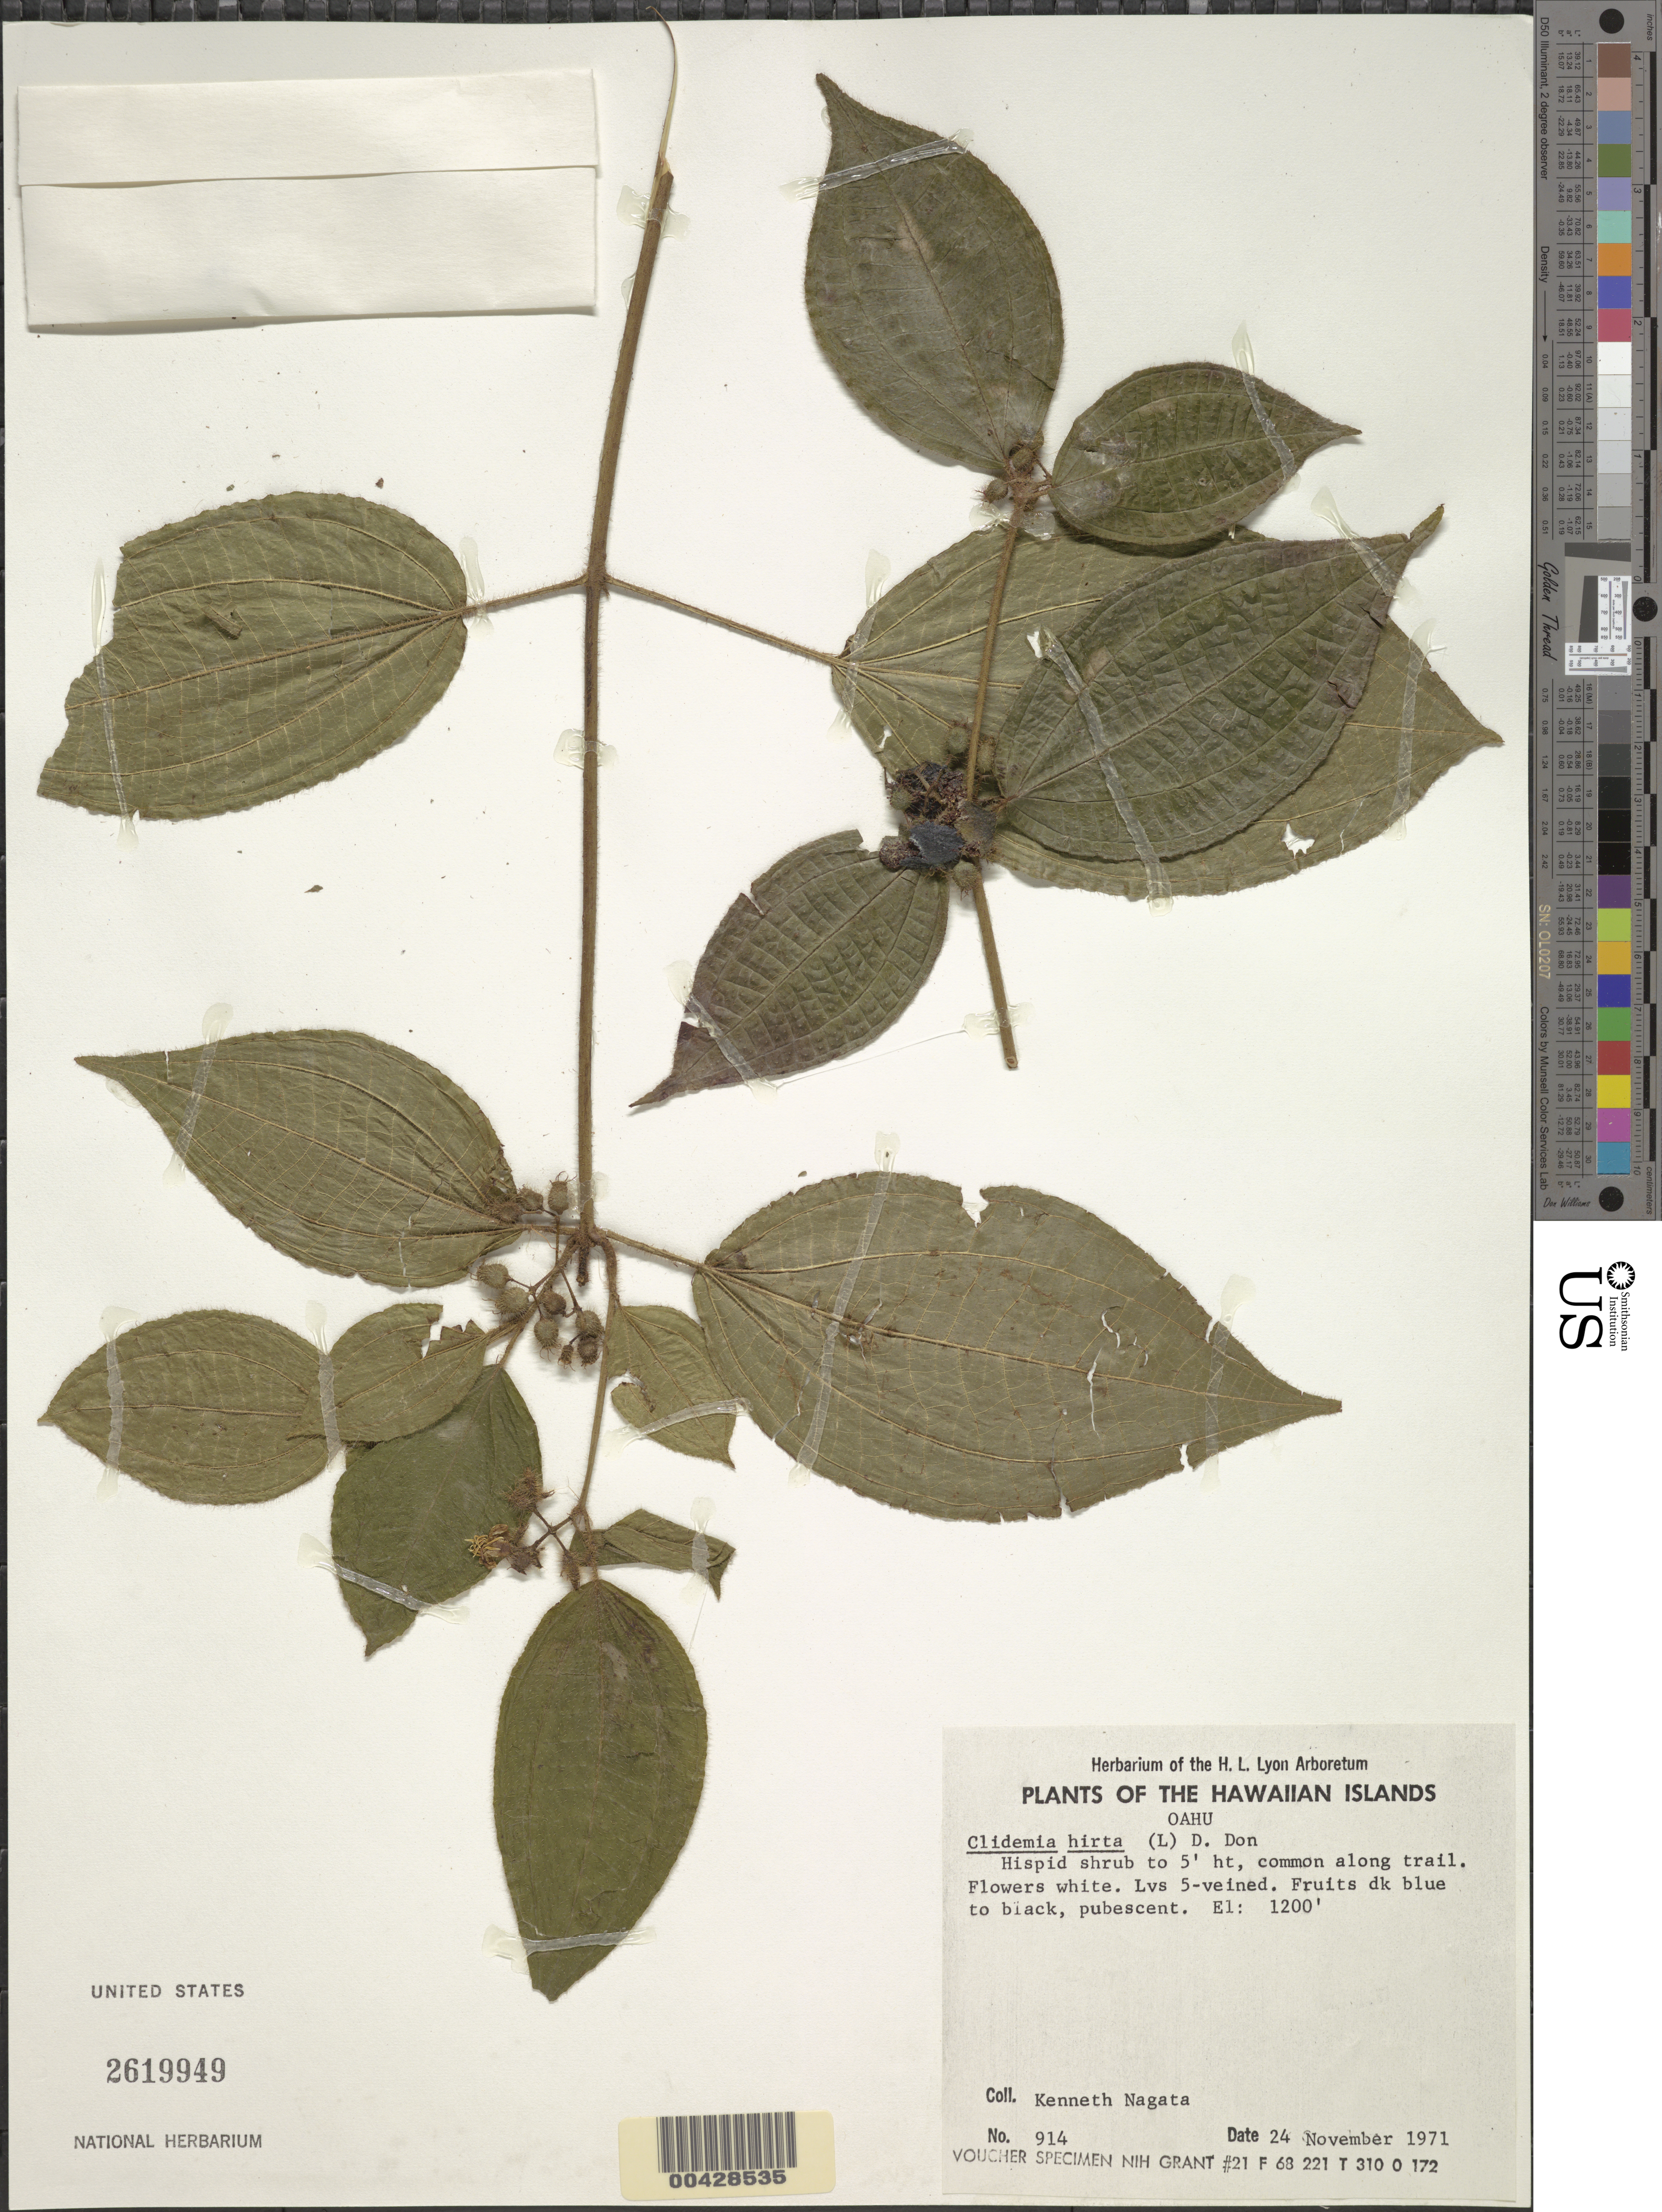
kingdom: Plantae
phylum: Tracheophyta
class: Magnoliopsida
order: Myrtales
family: Melastomataceae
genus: Miconia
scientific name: Miconia crenata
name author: (Vahl) Michelang.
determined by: Wagner, W. L., (BOT), Smithsonian Institution - National Museum of Natural History (UNITED STATES)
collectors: K. Nagata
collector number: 914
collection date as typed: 24 Nov 1971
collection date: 1971-11-24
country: United States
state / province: Hawaii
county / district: Honolulu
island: Oahu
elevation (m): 366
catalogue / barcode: US 2619949